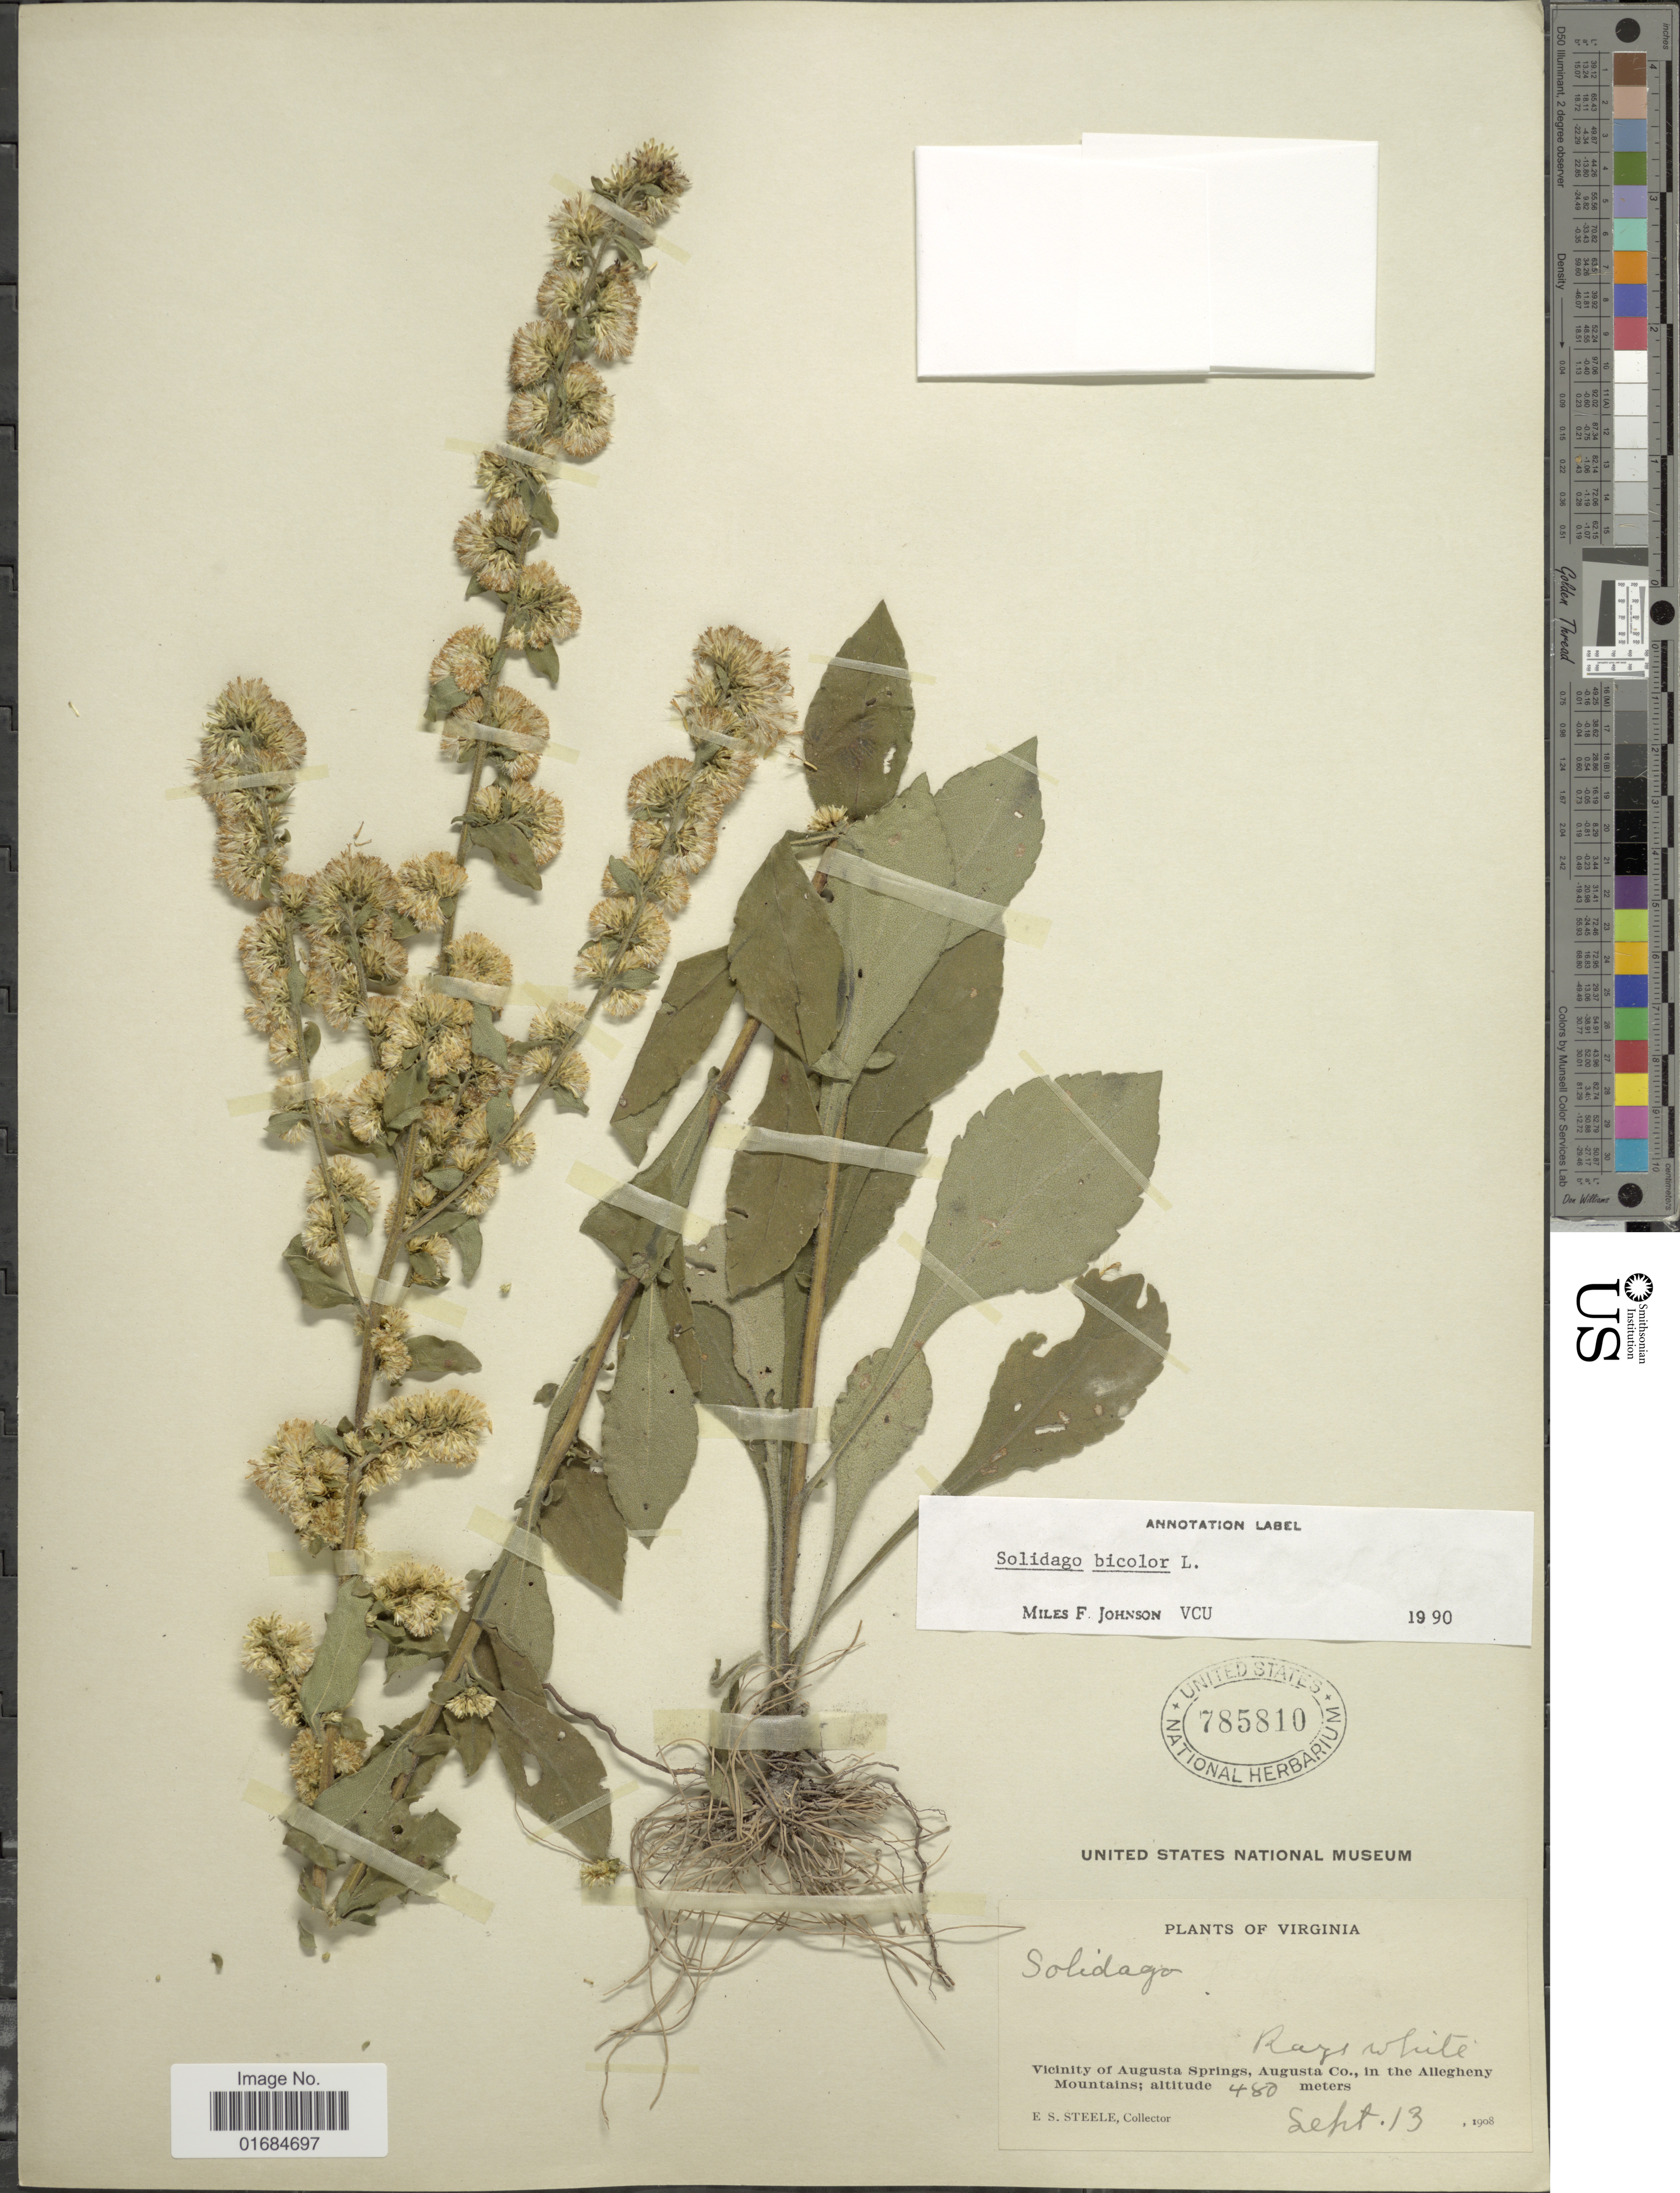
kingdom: Plantae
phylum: Tracheophyta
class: Magnoliopsida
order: Asterales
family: Asteraceae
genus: Solidago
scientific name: Solidago bicolor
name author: L.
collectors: E. Steele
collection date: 1908-09-13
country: United States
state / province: Virginia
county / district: Augusta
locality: Vicinity of Augusta Springs, Augusta Co., in the Allegheny Mountains.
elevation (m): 480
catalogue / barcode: US 785810